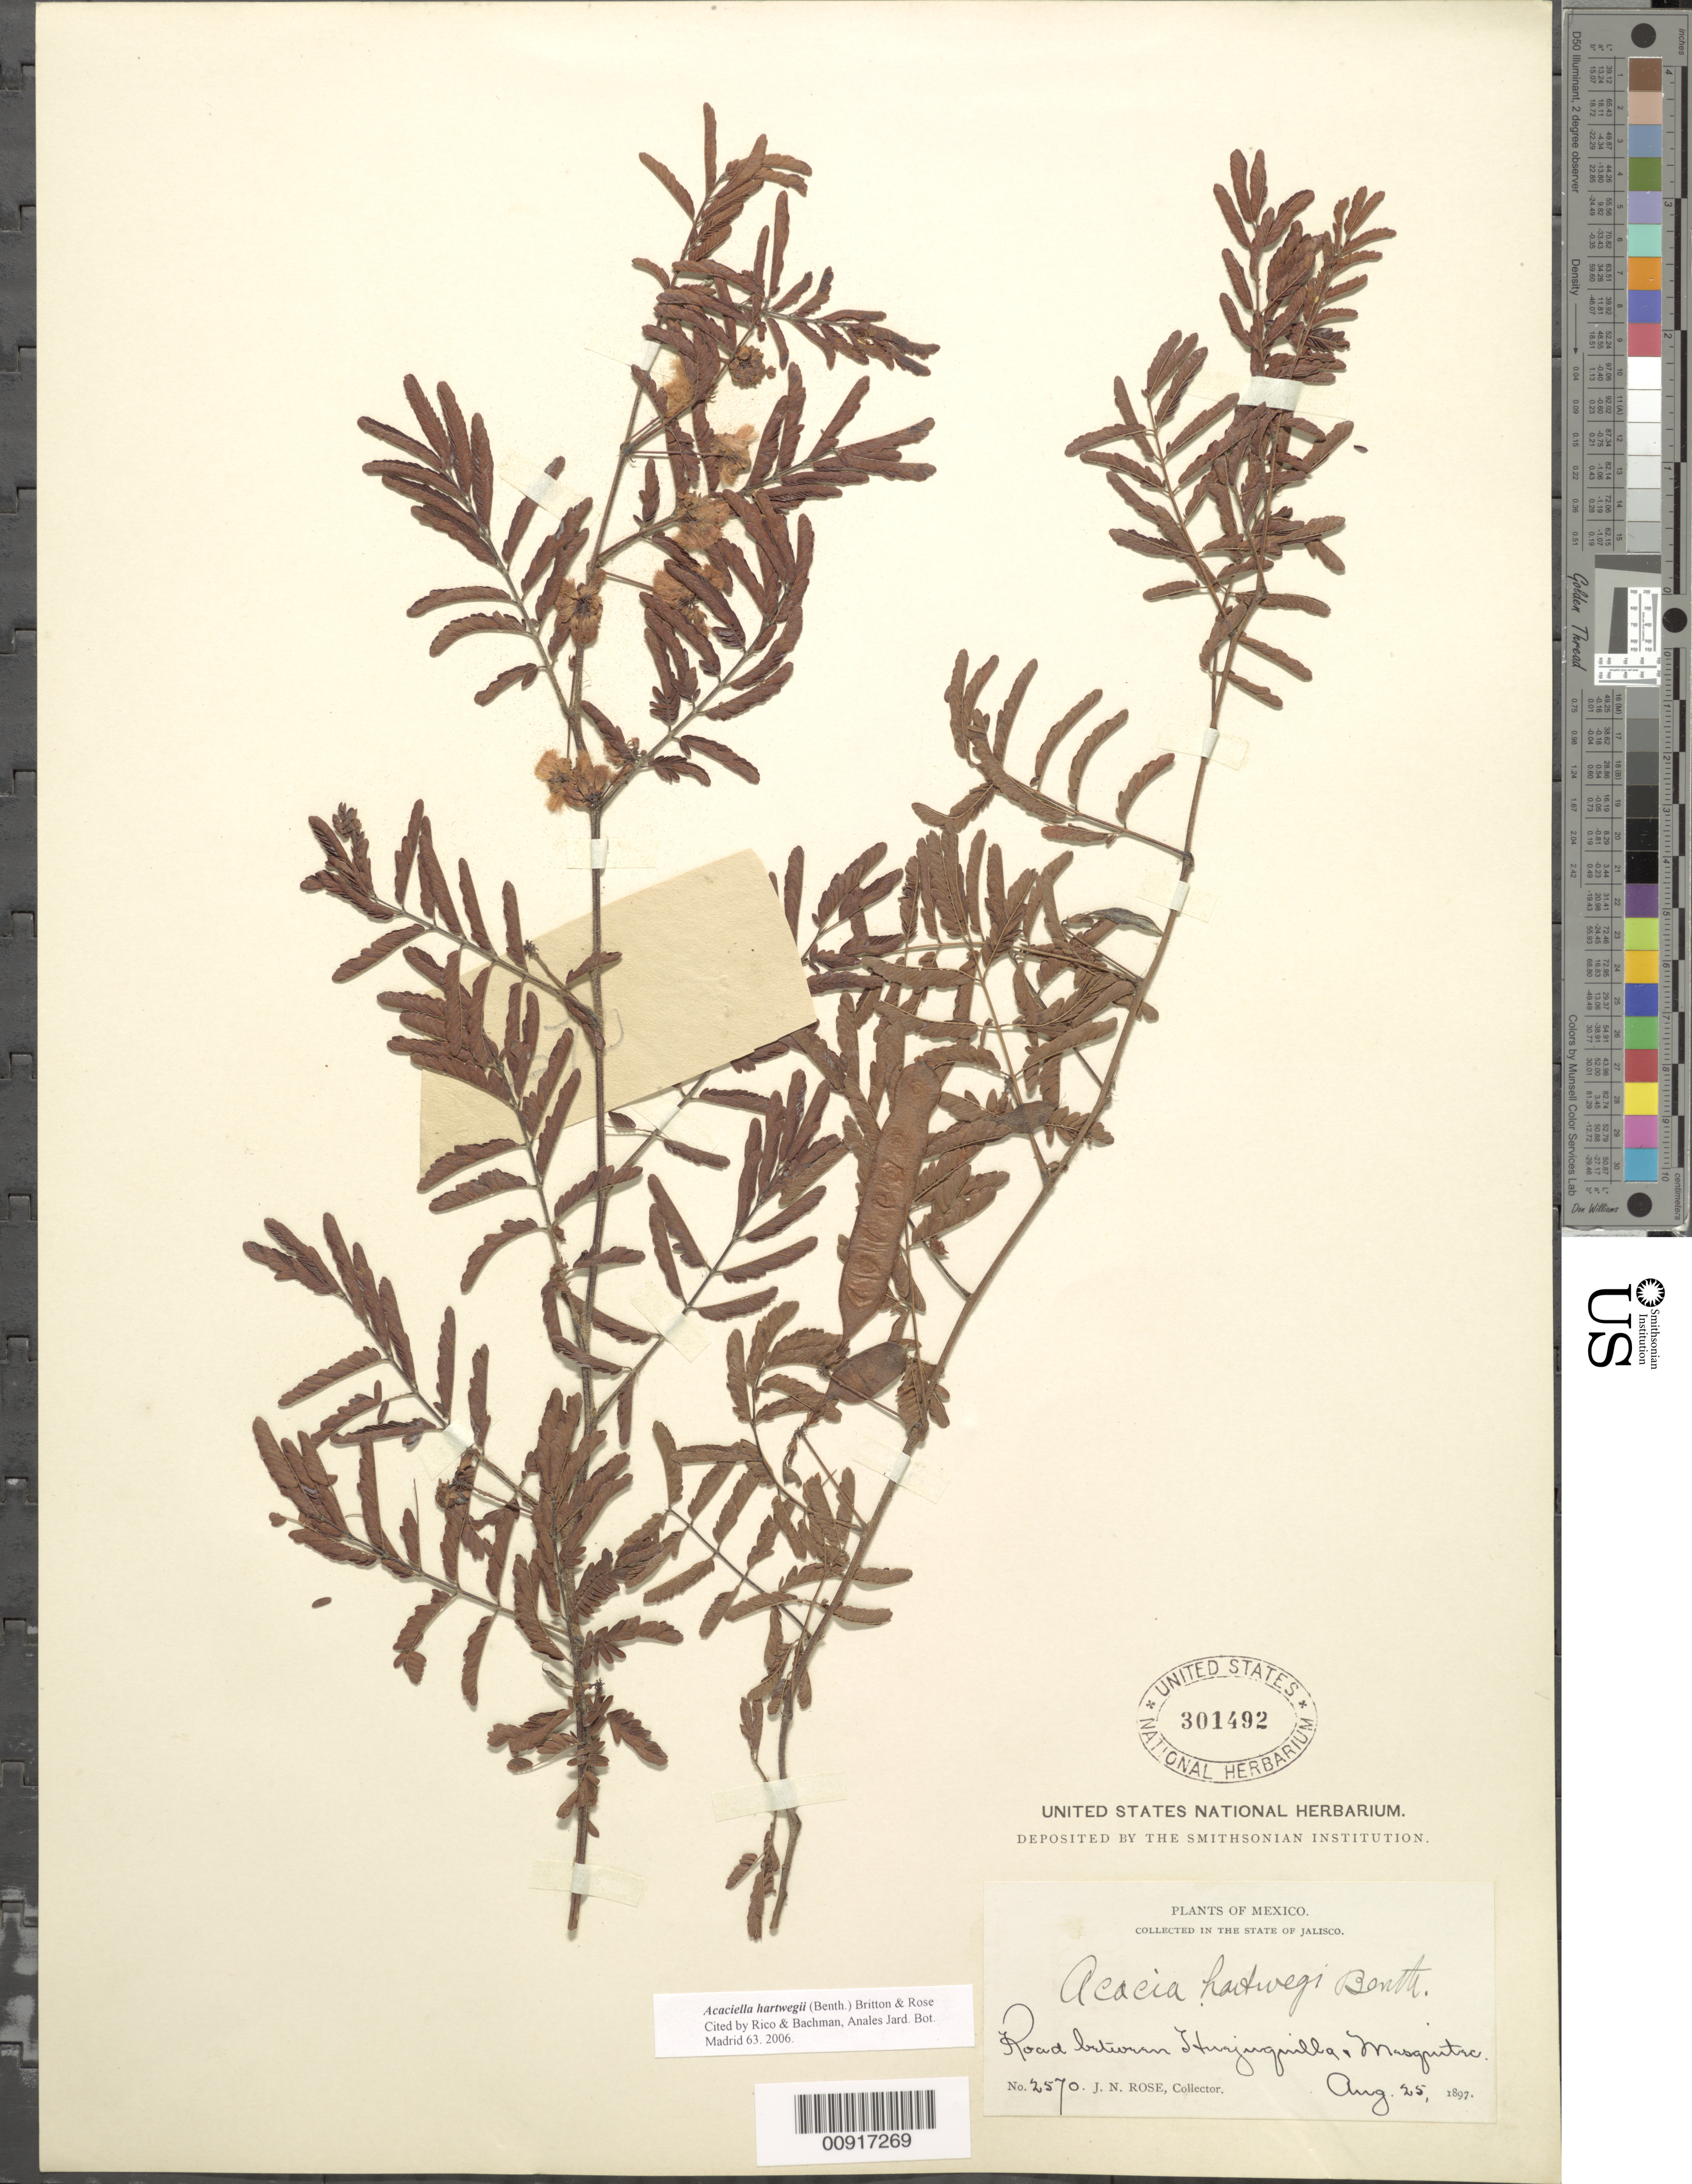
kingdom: Plantae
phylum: Tracheophyta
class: Magnoliopsida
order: Fabales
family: Fabaceae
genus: Acaciella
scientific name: Acaciella hartwegii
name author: (Benth.) Britton & Rose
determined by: Rico, L.; Bachman, --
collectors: J. N. Rose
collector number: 2570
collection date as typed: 25 Aug 1897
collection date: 1897-08-25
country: Mexico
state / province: Jalisco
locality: Road between Huejuquilla & Mesquitec, State of Jalisco.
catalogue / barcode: US 301492